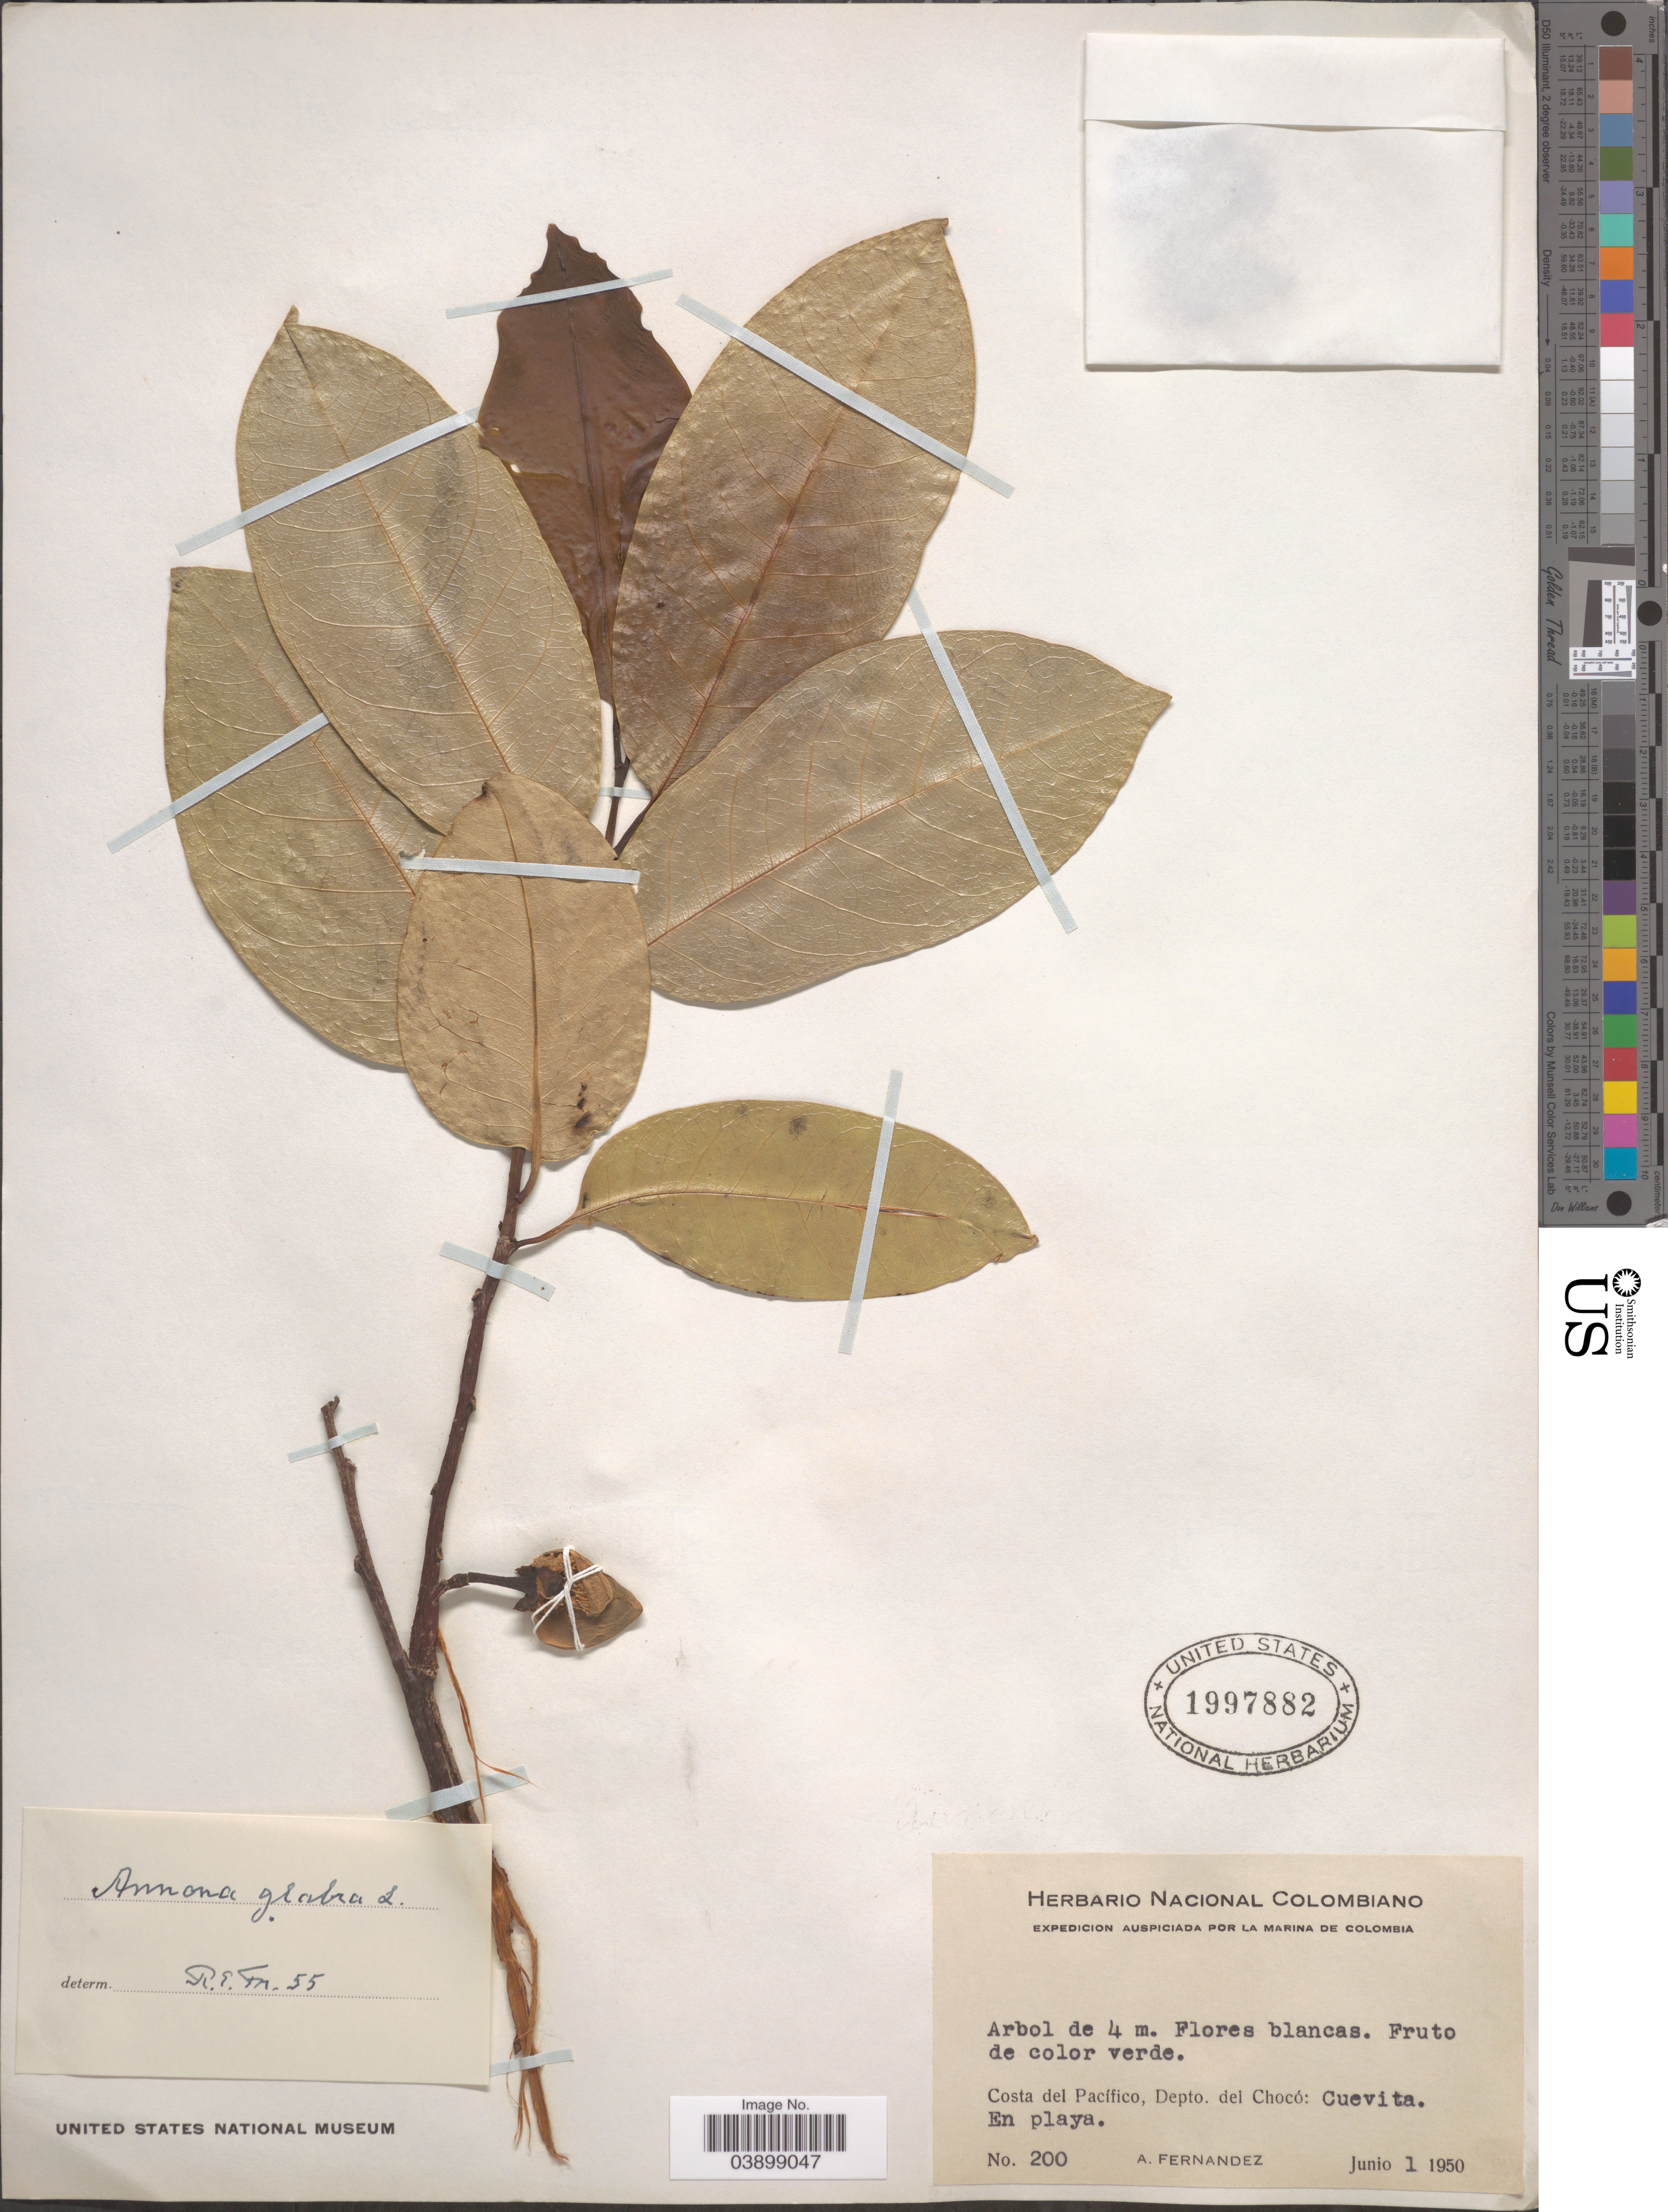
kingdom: Plantae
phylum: Tracheophyta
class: Magnoliopsida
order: Magnoliales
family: Annonaceae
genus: Annona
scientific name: Annona glabra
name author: L.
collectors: A. Fernandez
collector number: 200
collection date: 1950-06-01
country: Colombia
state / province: Chocó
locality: Costa del Pacífico, Depto. del Chocó: Cuevita. En playa.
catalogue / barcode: US 1997882